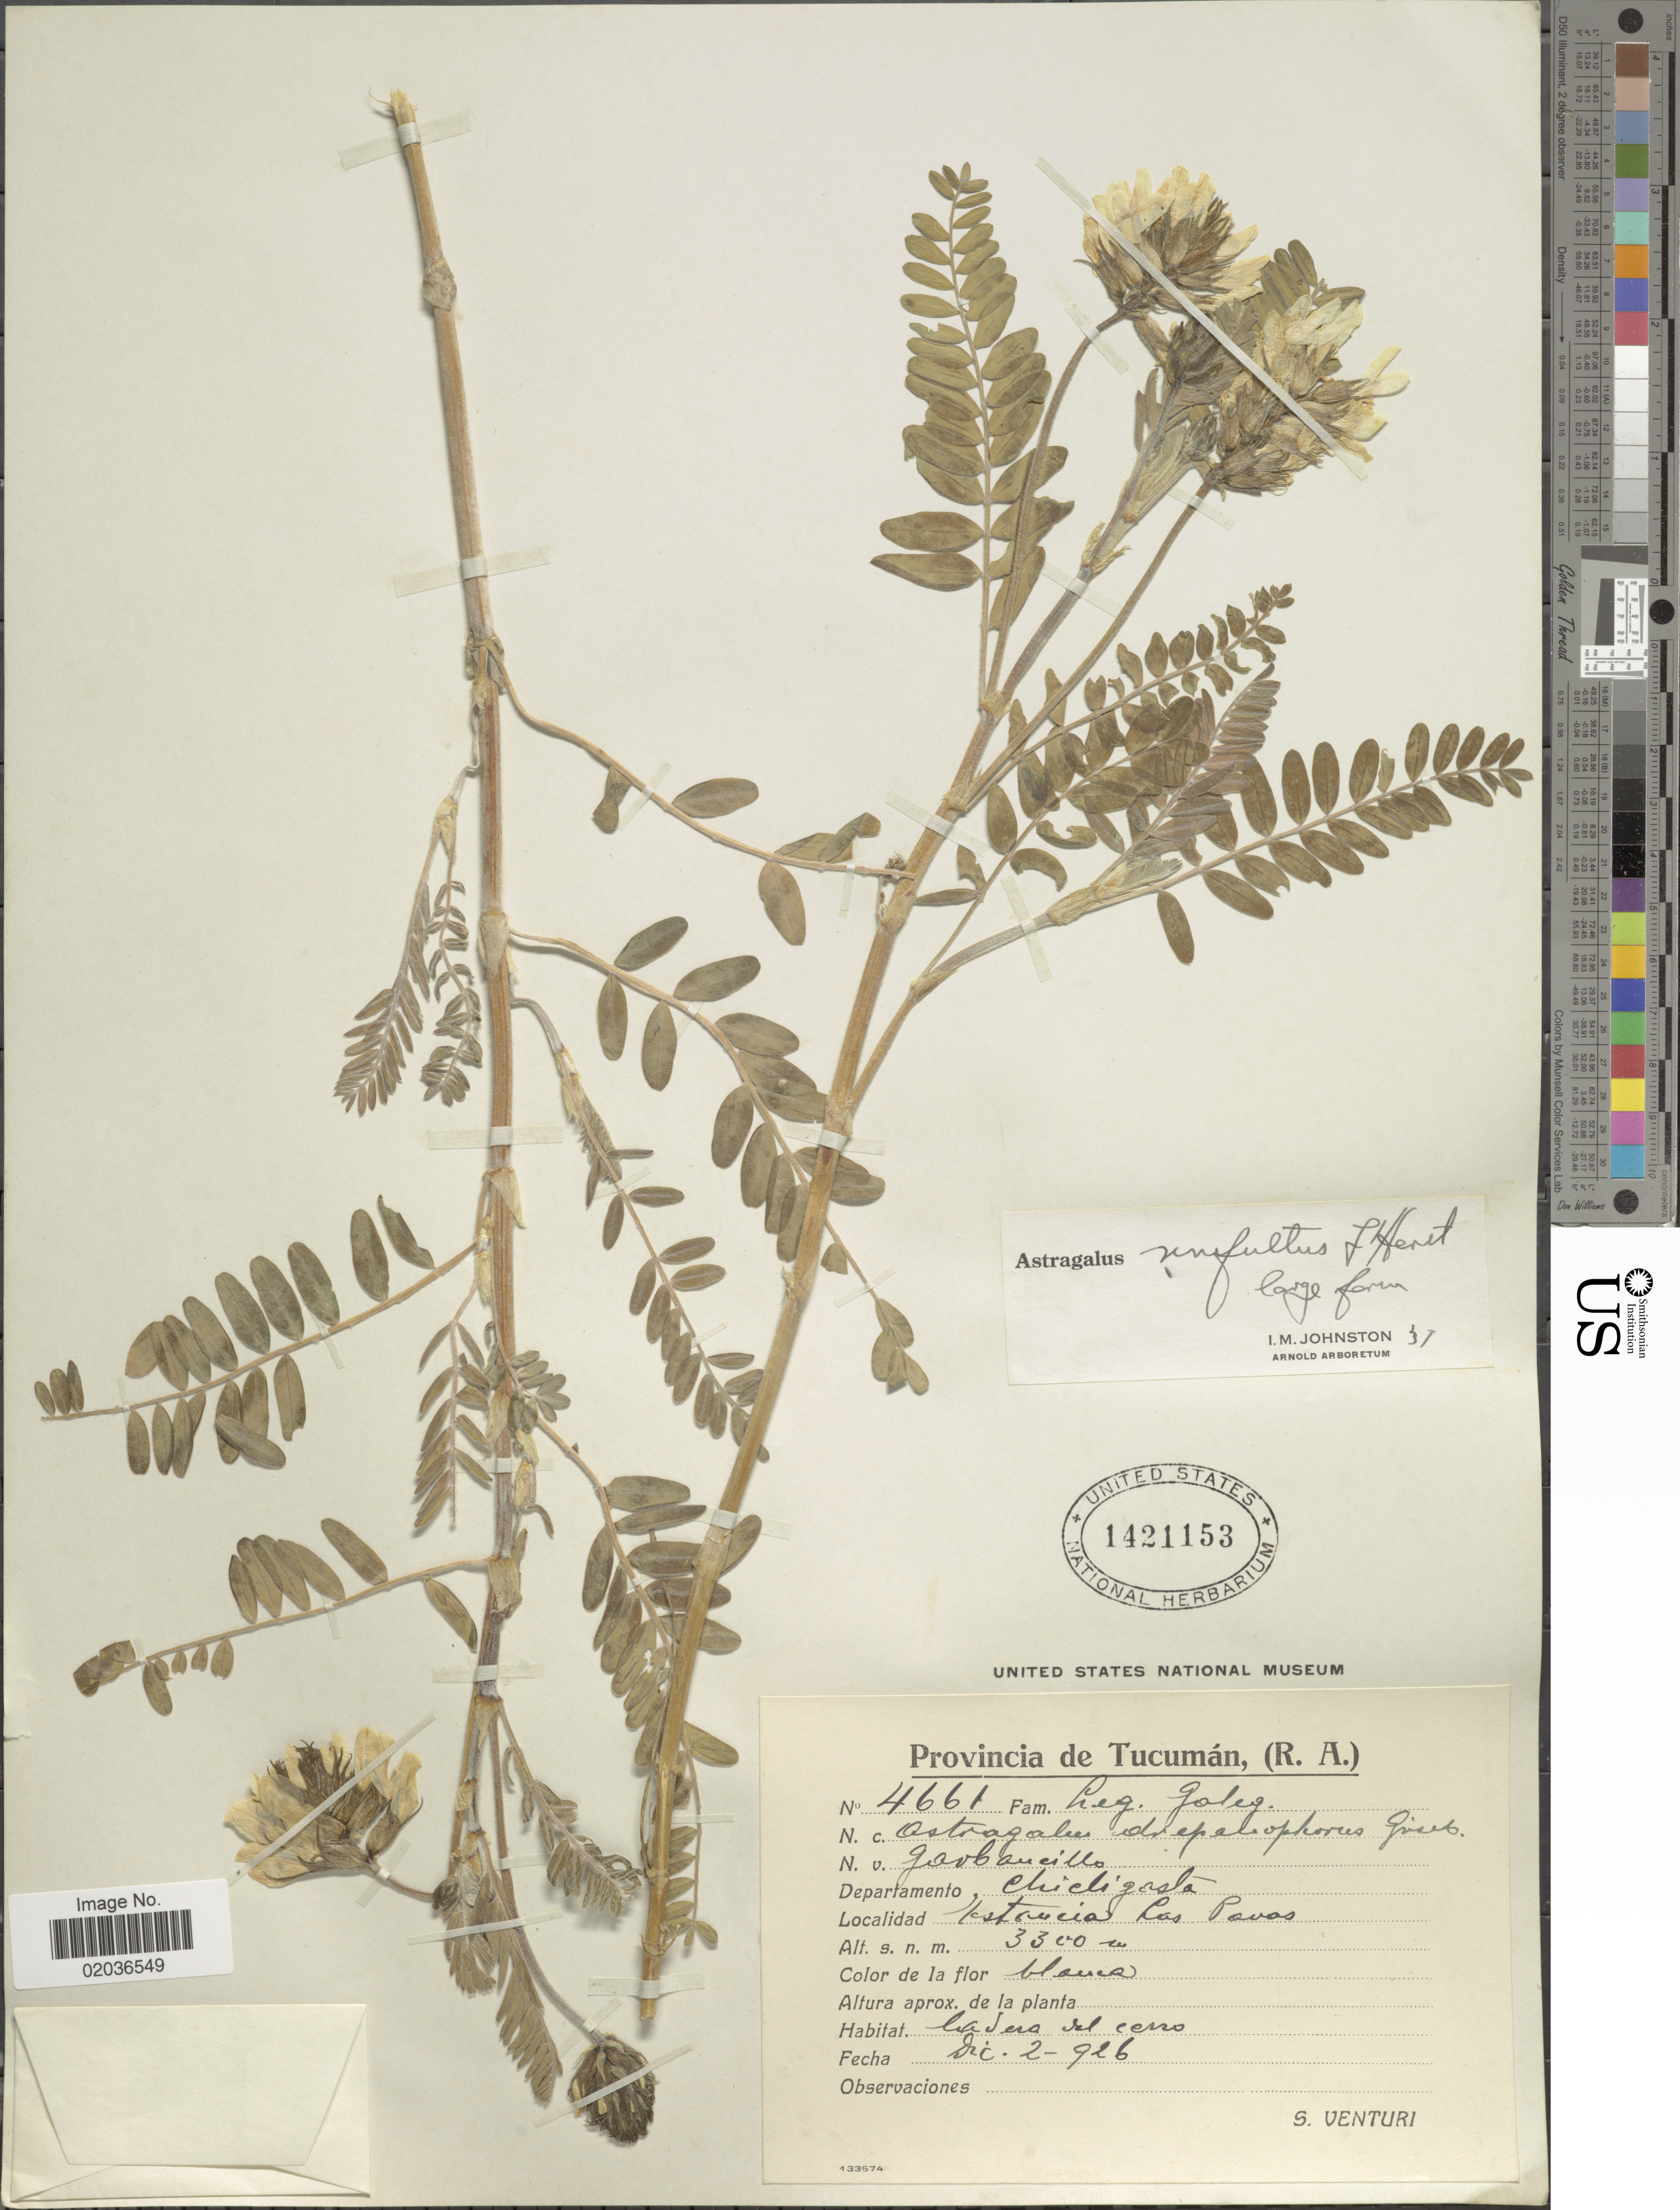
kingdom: Plantae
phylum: Tracheophyta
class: Magnoliopsida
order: Fabales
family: Fabaceae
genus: Astragalus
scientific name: Astragalus garbancillo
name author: Cav.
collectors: S. Venturi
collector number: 4661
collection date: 1926-12-02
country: Argentina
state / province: Tucuman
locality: Provincia de Tucumán, (R.A.). Departamento Chicligasta. Estancia Las Pavas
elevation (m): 3300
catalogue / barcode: US 1421153